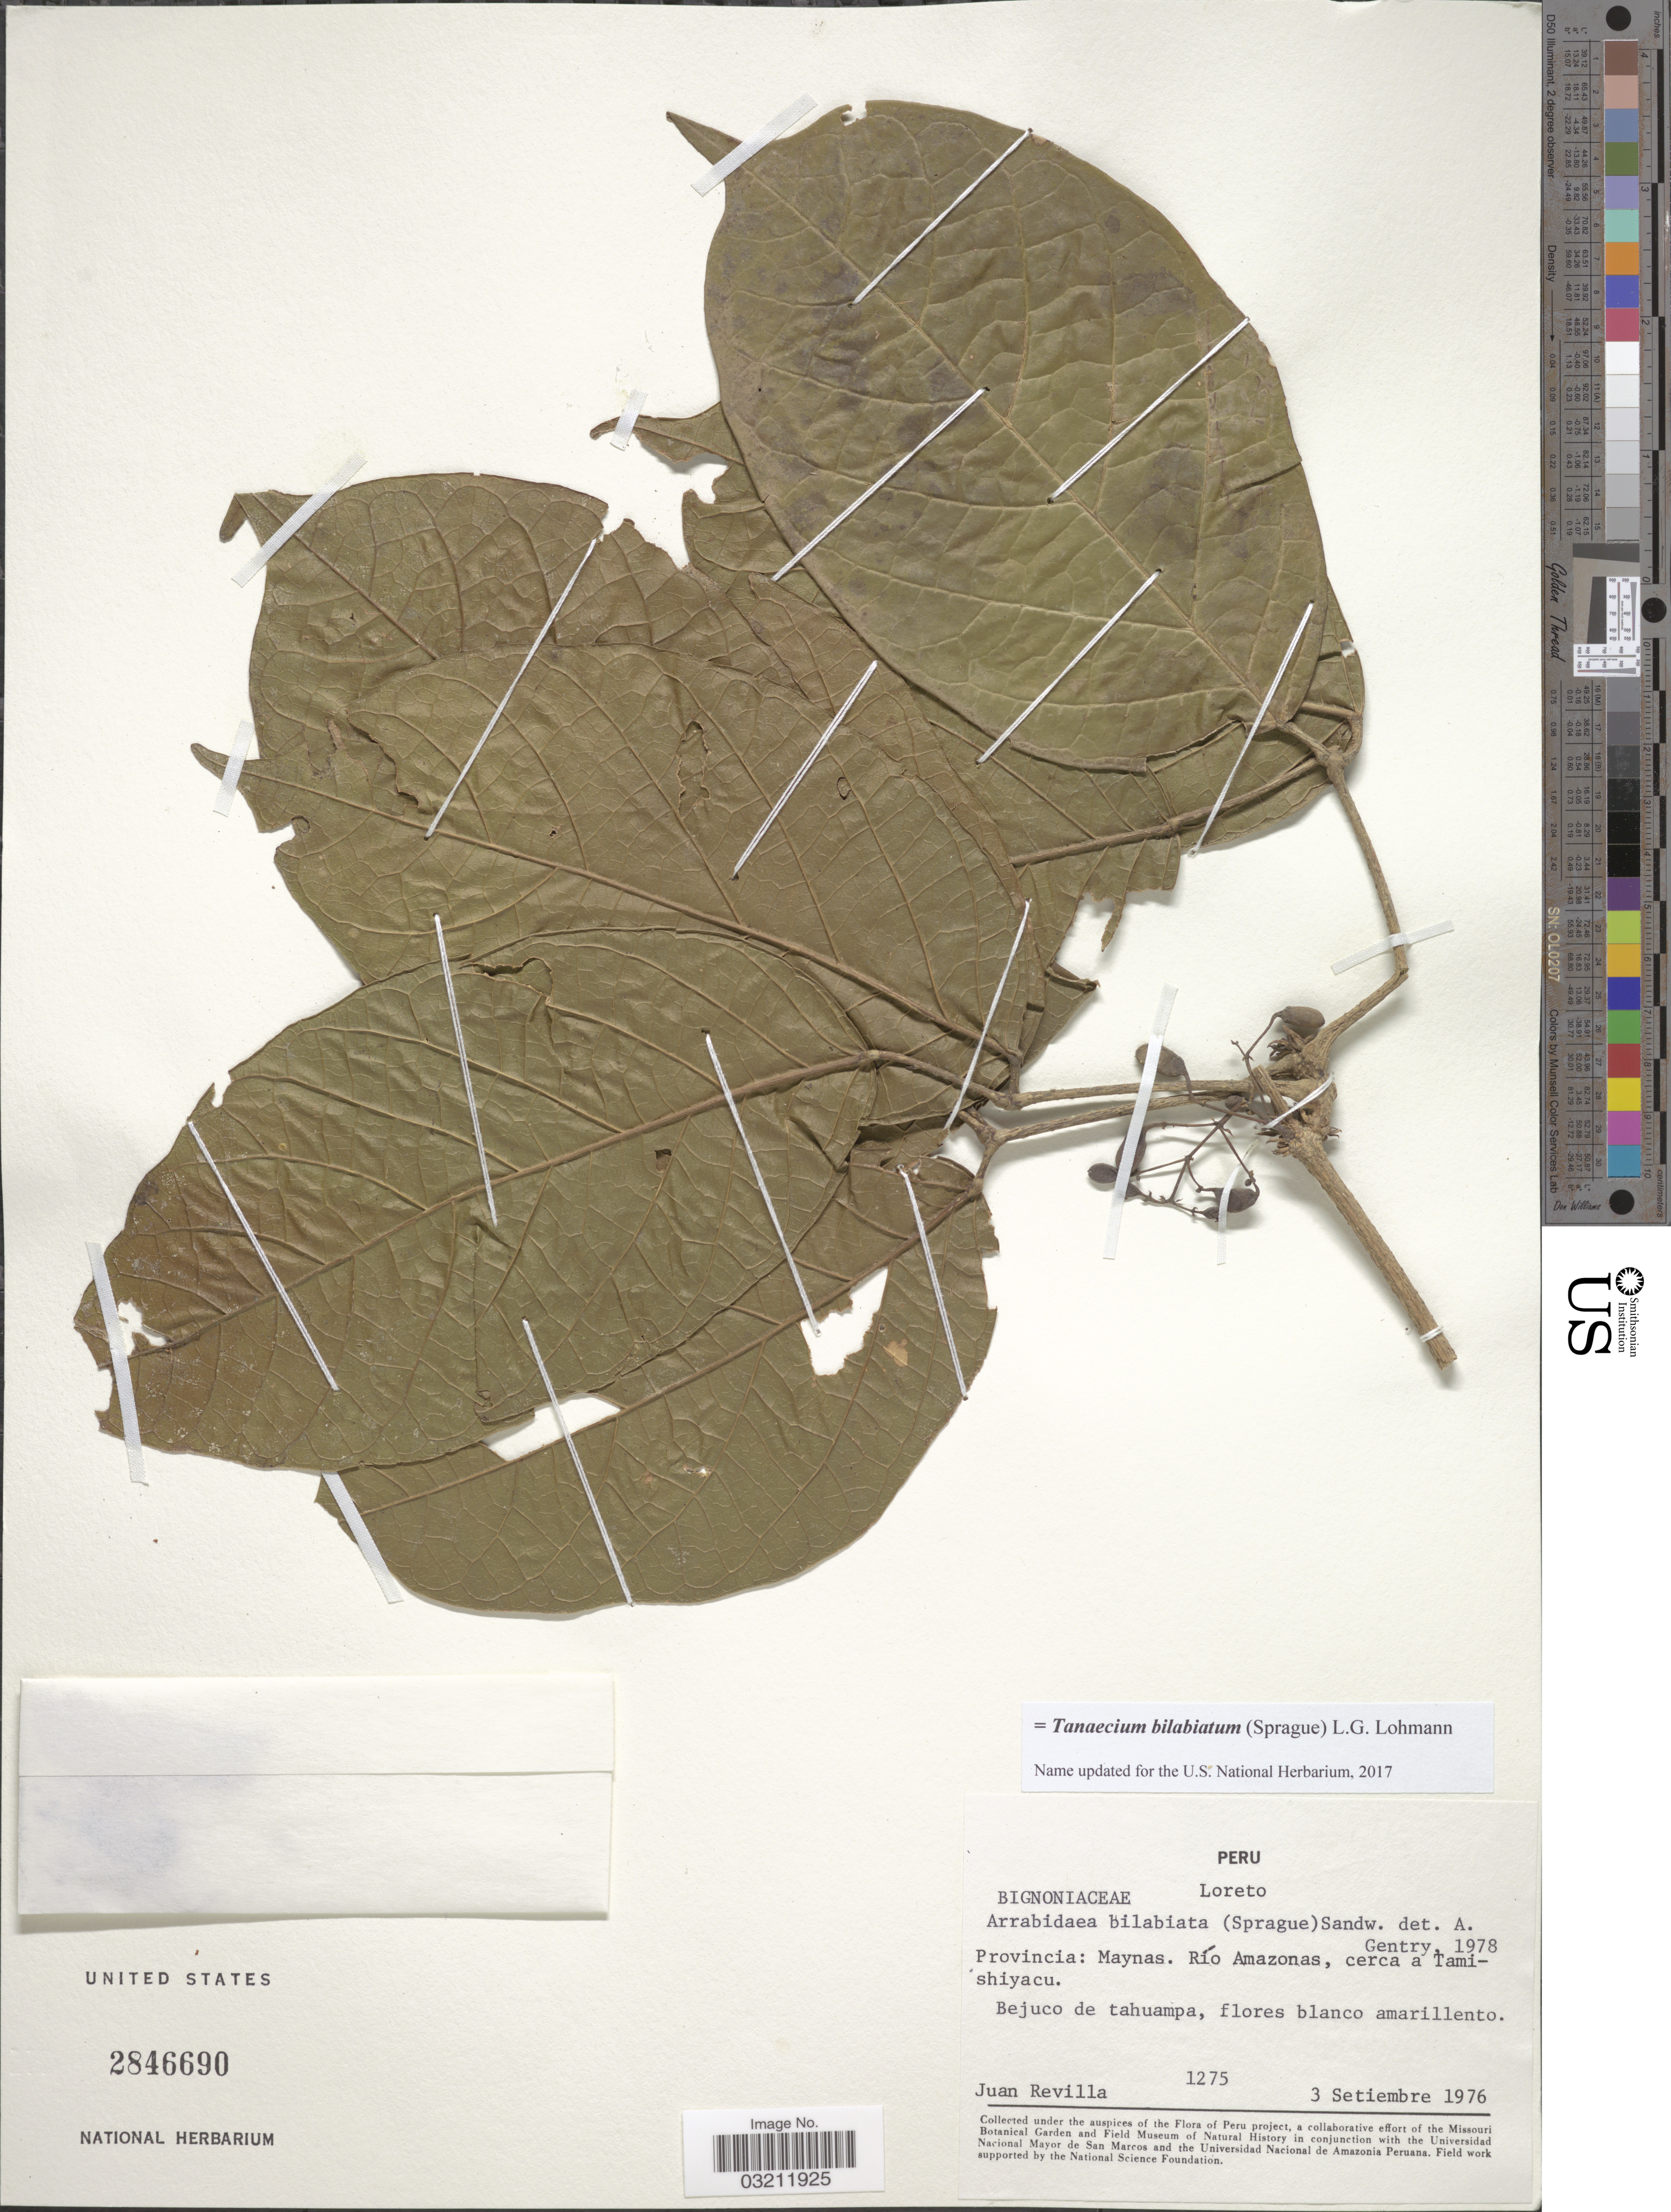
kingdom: Plantae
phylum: Tracheophyta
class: Magnoliopsida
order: Lamiales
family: Bignoniaceae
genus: Tanaecium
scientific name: Tanaecium bilabiatum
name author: (Sprague) L.G. Lohmann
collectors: J. Revilla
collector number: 1275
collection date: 1976-09-03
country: Peru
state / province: Loreto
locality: Province: Maynas. Río Amazonas, cerca a Tamishiyacu.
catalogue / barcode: US 2846690